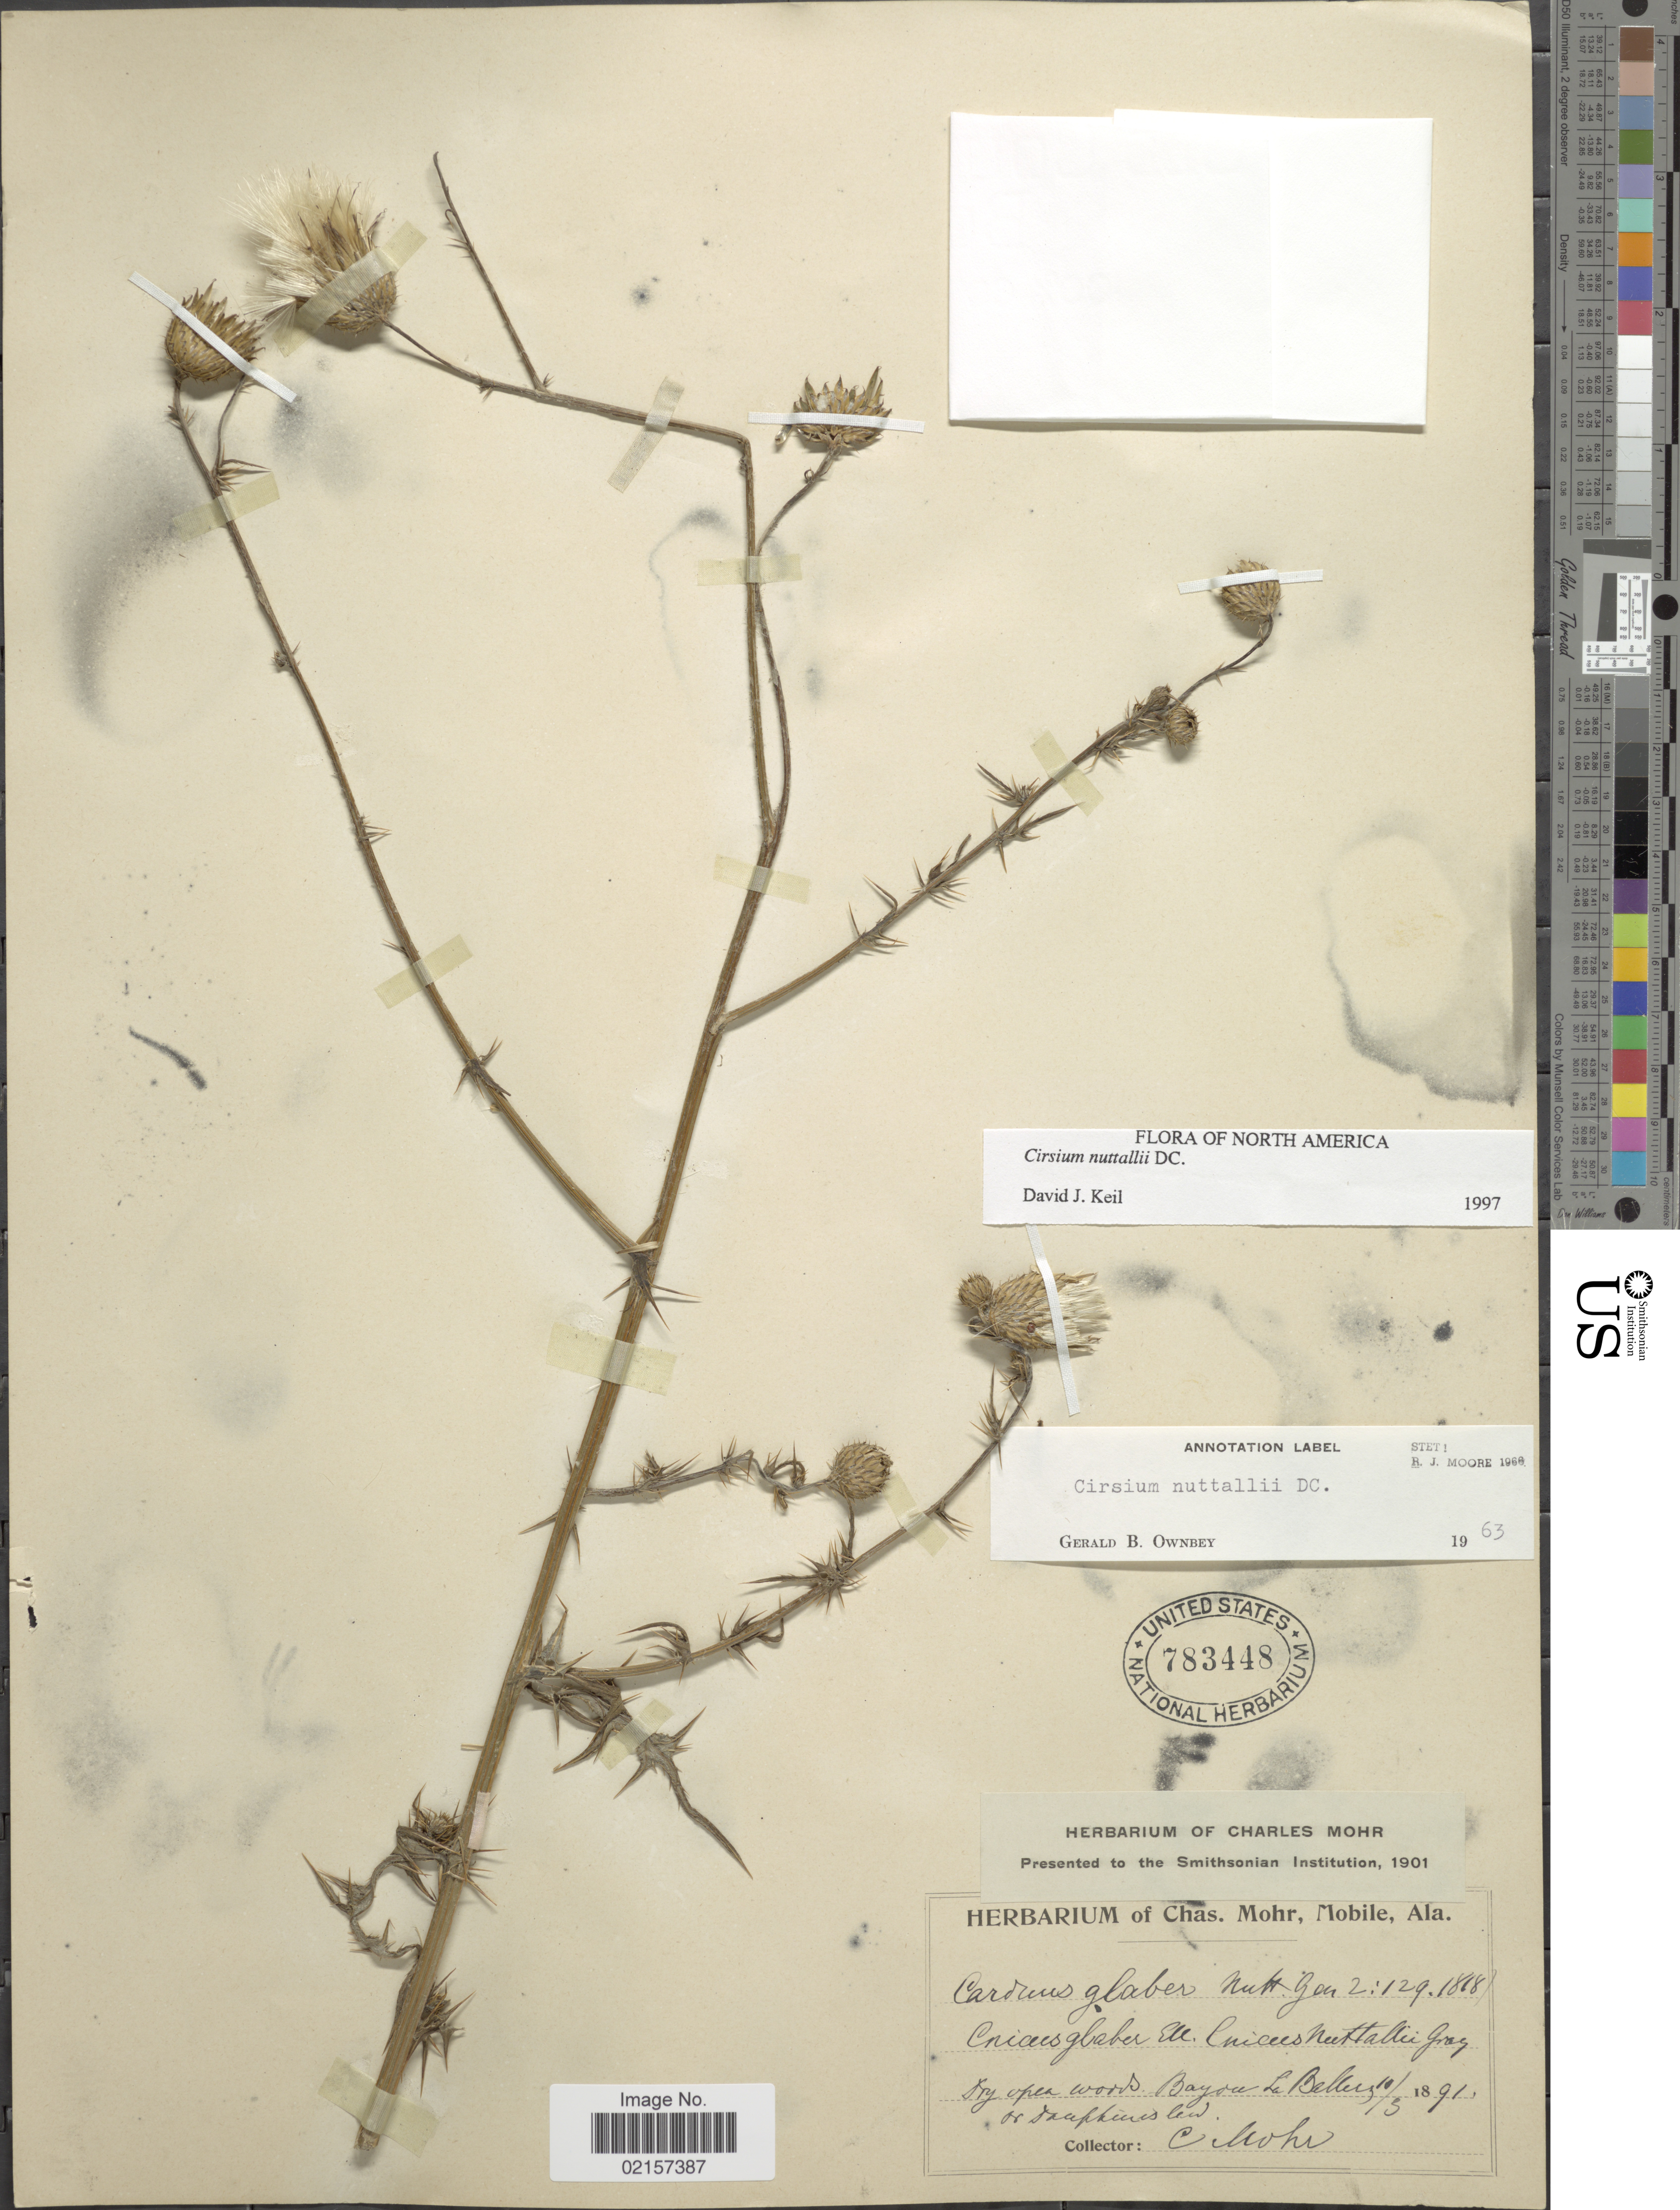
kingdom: Plantae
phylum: Tracheophyta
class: Magnoliopsida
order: Asterales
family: Asteraceae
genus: Cirsium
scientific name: Cirsium nuttali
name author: DC.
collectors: Mohr, C. T. (herbarium)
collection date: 1891-10-03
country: United States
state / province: Alabama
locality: Dry open woods, Bayou La Battery, or Dauphins Island.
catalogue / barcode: US 783448